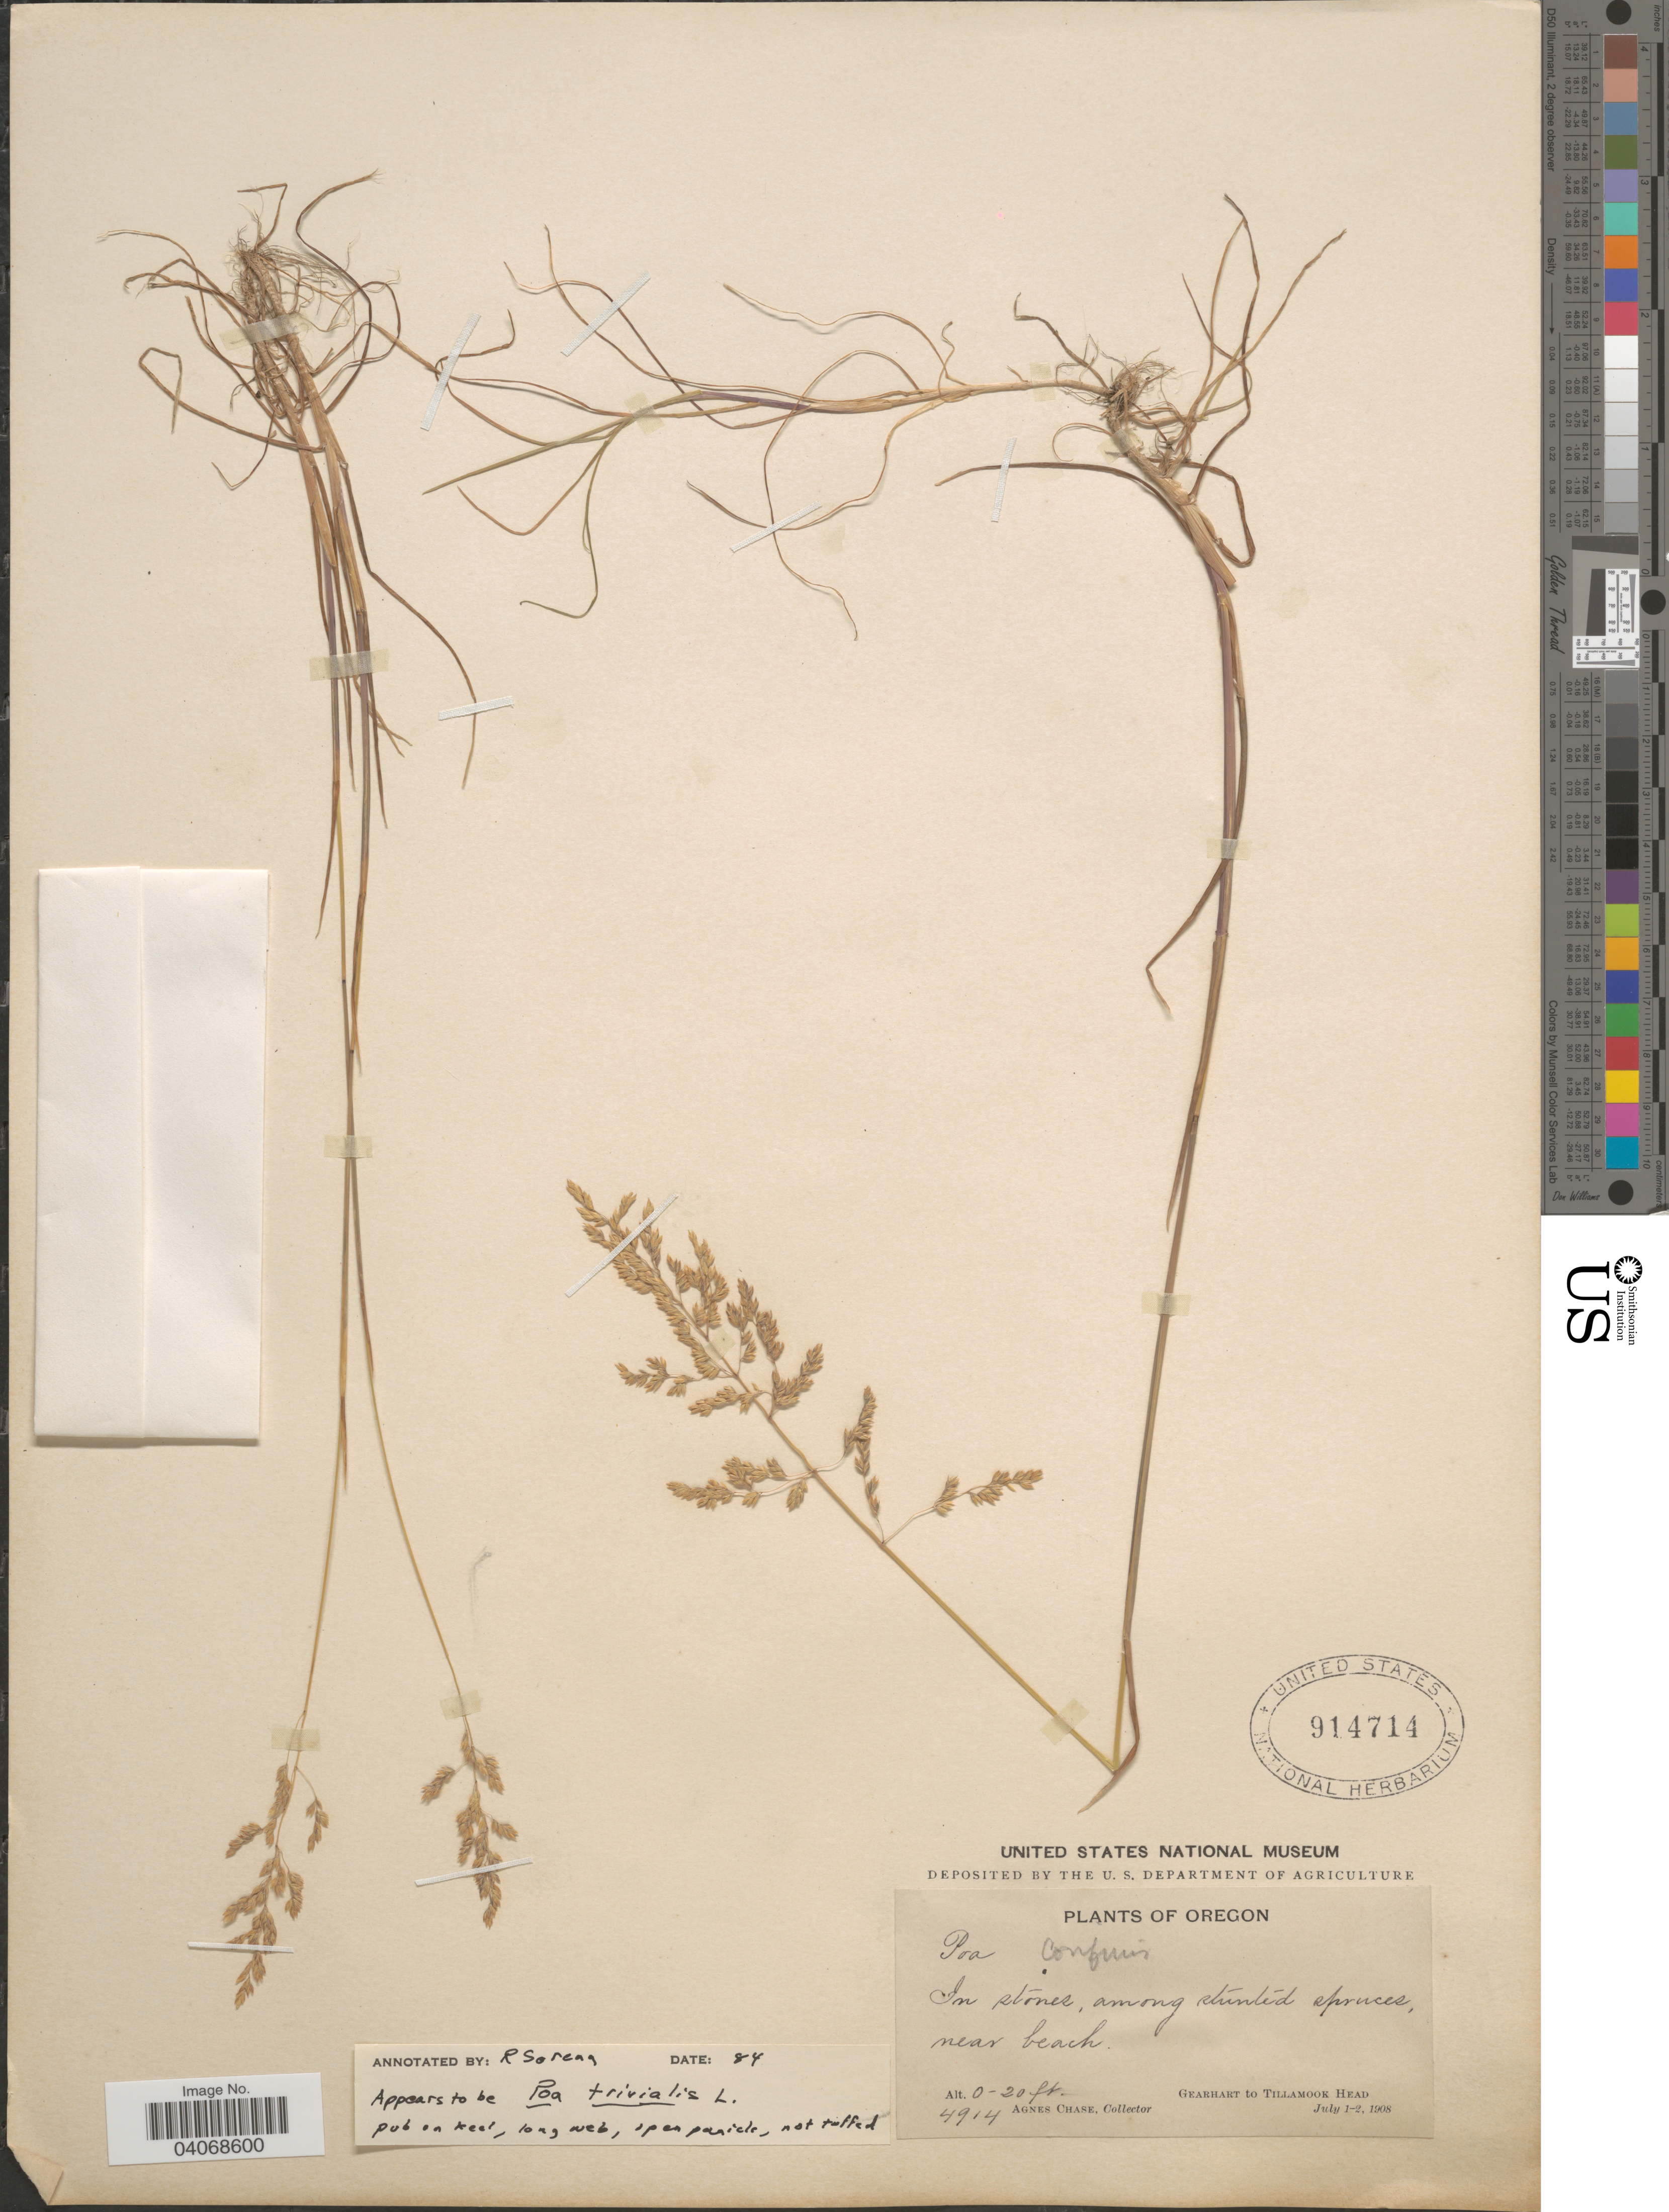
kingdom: Plantae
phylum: Tracheophyta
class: Liliopsida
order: Poales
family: Poaceae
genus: Poa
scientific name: Poa trivialis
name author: L.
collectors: A. Chase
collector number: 4914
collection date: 1908-07-01/1908-07-02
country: United States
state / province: Oregon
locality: In stones, among stunted spruces, near beach. Gearhart to Tillamook Head.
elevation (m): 0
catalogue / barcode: US 914714